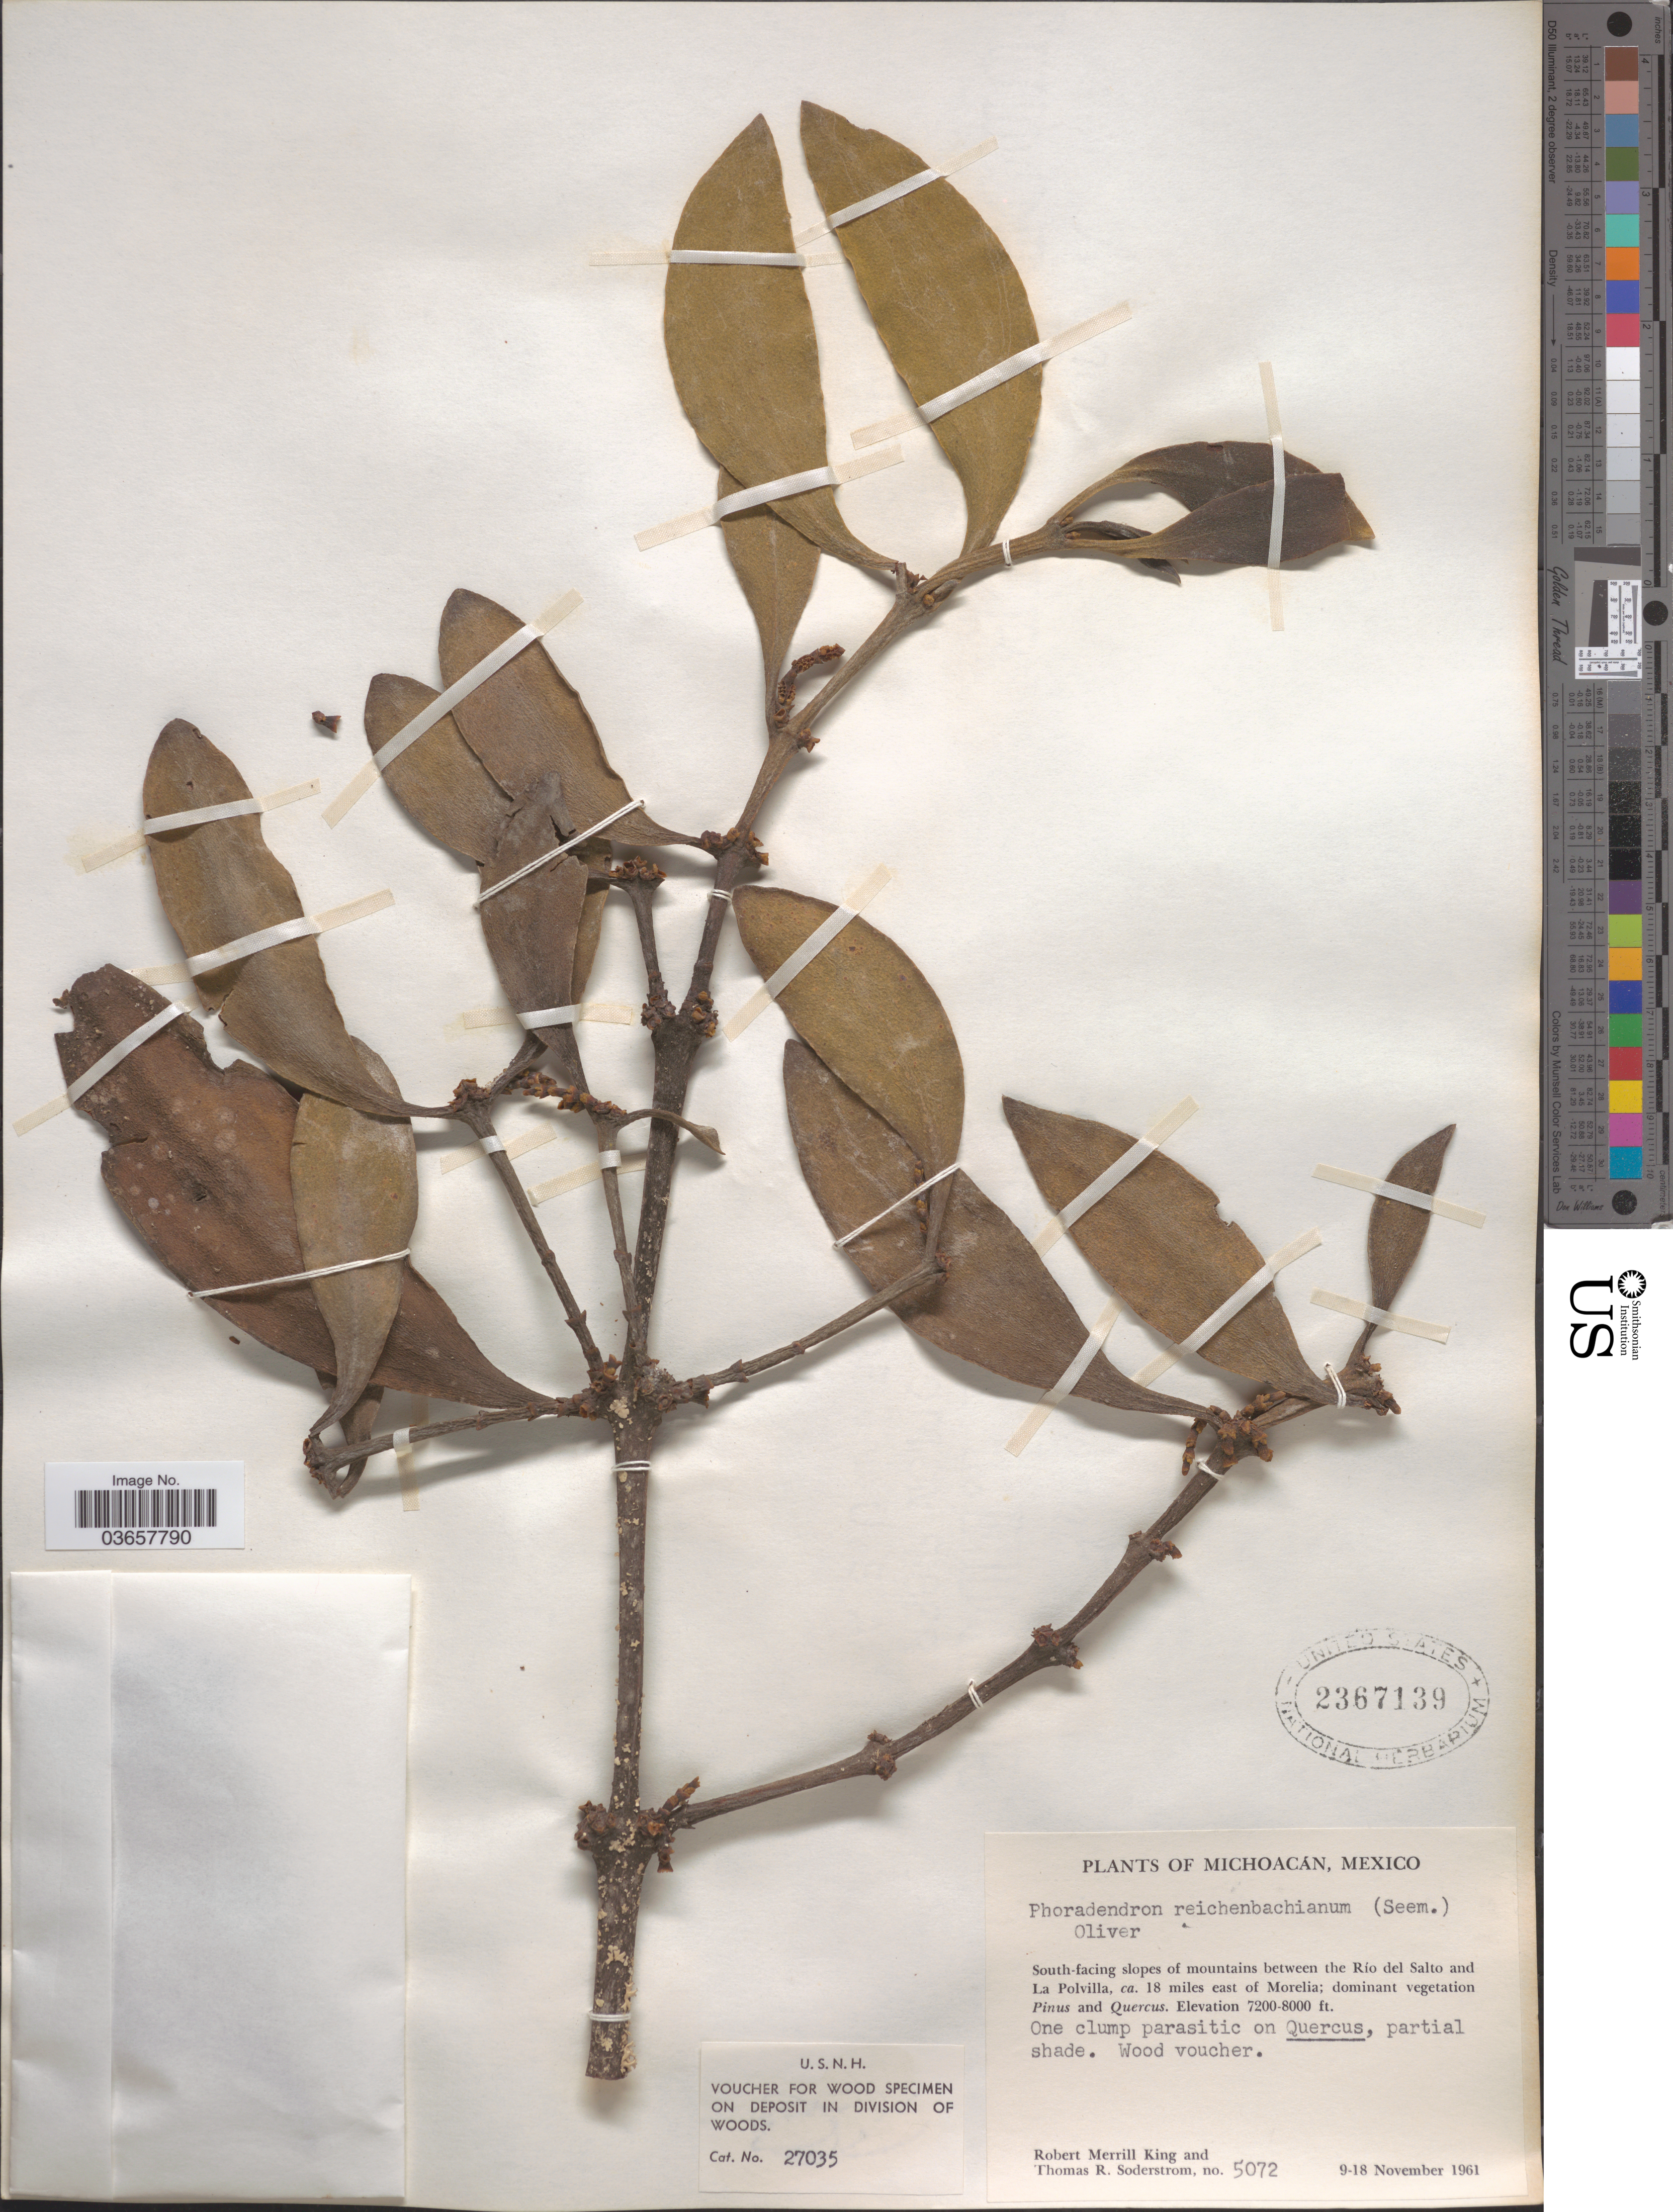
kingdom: Plantae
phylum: Tracheophyta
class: Magnoliopsida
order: Santalales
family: Viscaceae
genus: Phoradendron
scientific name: Phoradendron reichenbachianum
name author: (Seem.) Oliv.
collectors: R. M. King & T. R. Soderstrom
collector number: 5072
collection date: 1961-11-09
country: Mexico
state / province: Michoacán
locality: South-facing slopes of mountains between the Río del Salto and La Polvilla,c a. 18 miles east of Morelia.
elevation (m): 2195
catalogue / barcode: US 2367139